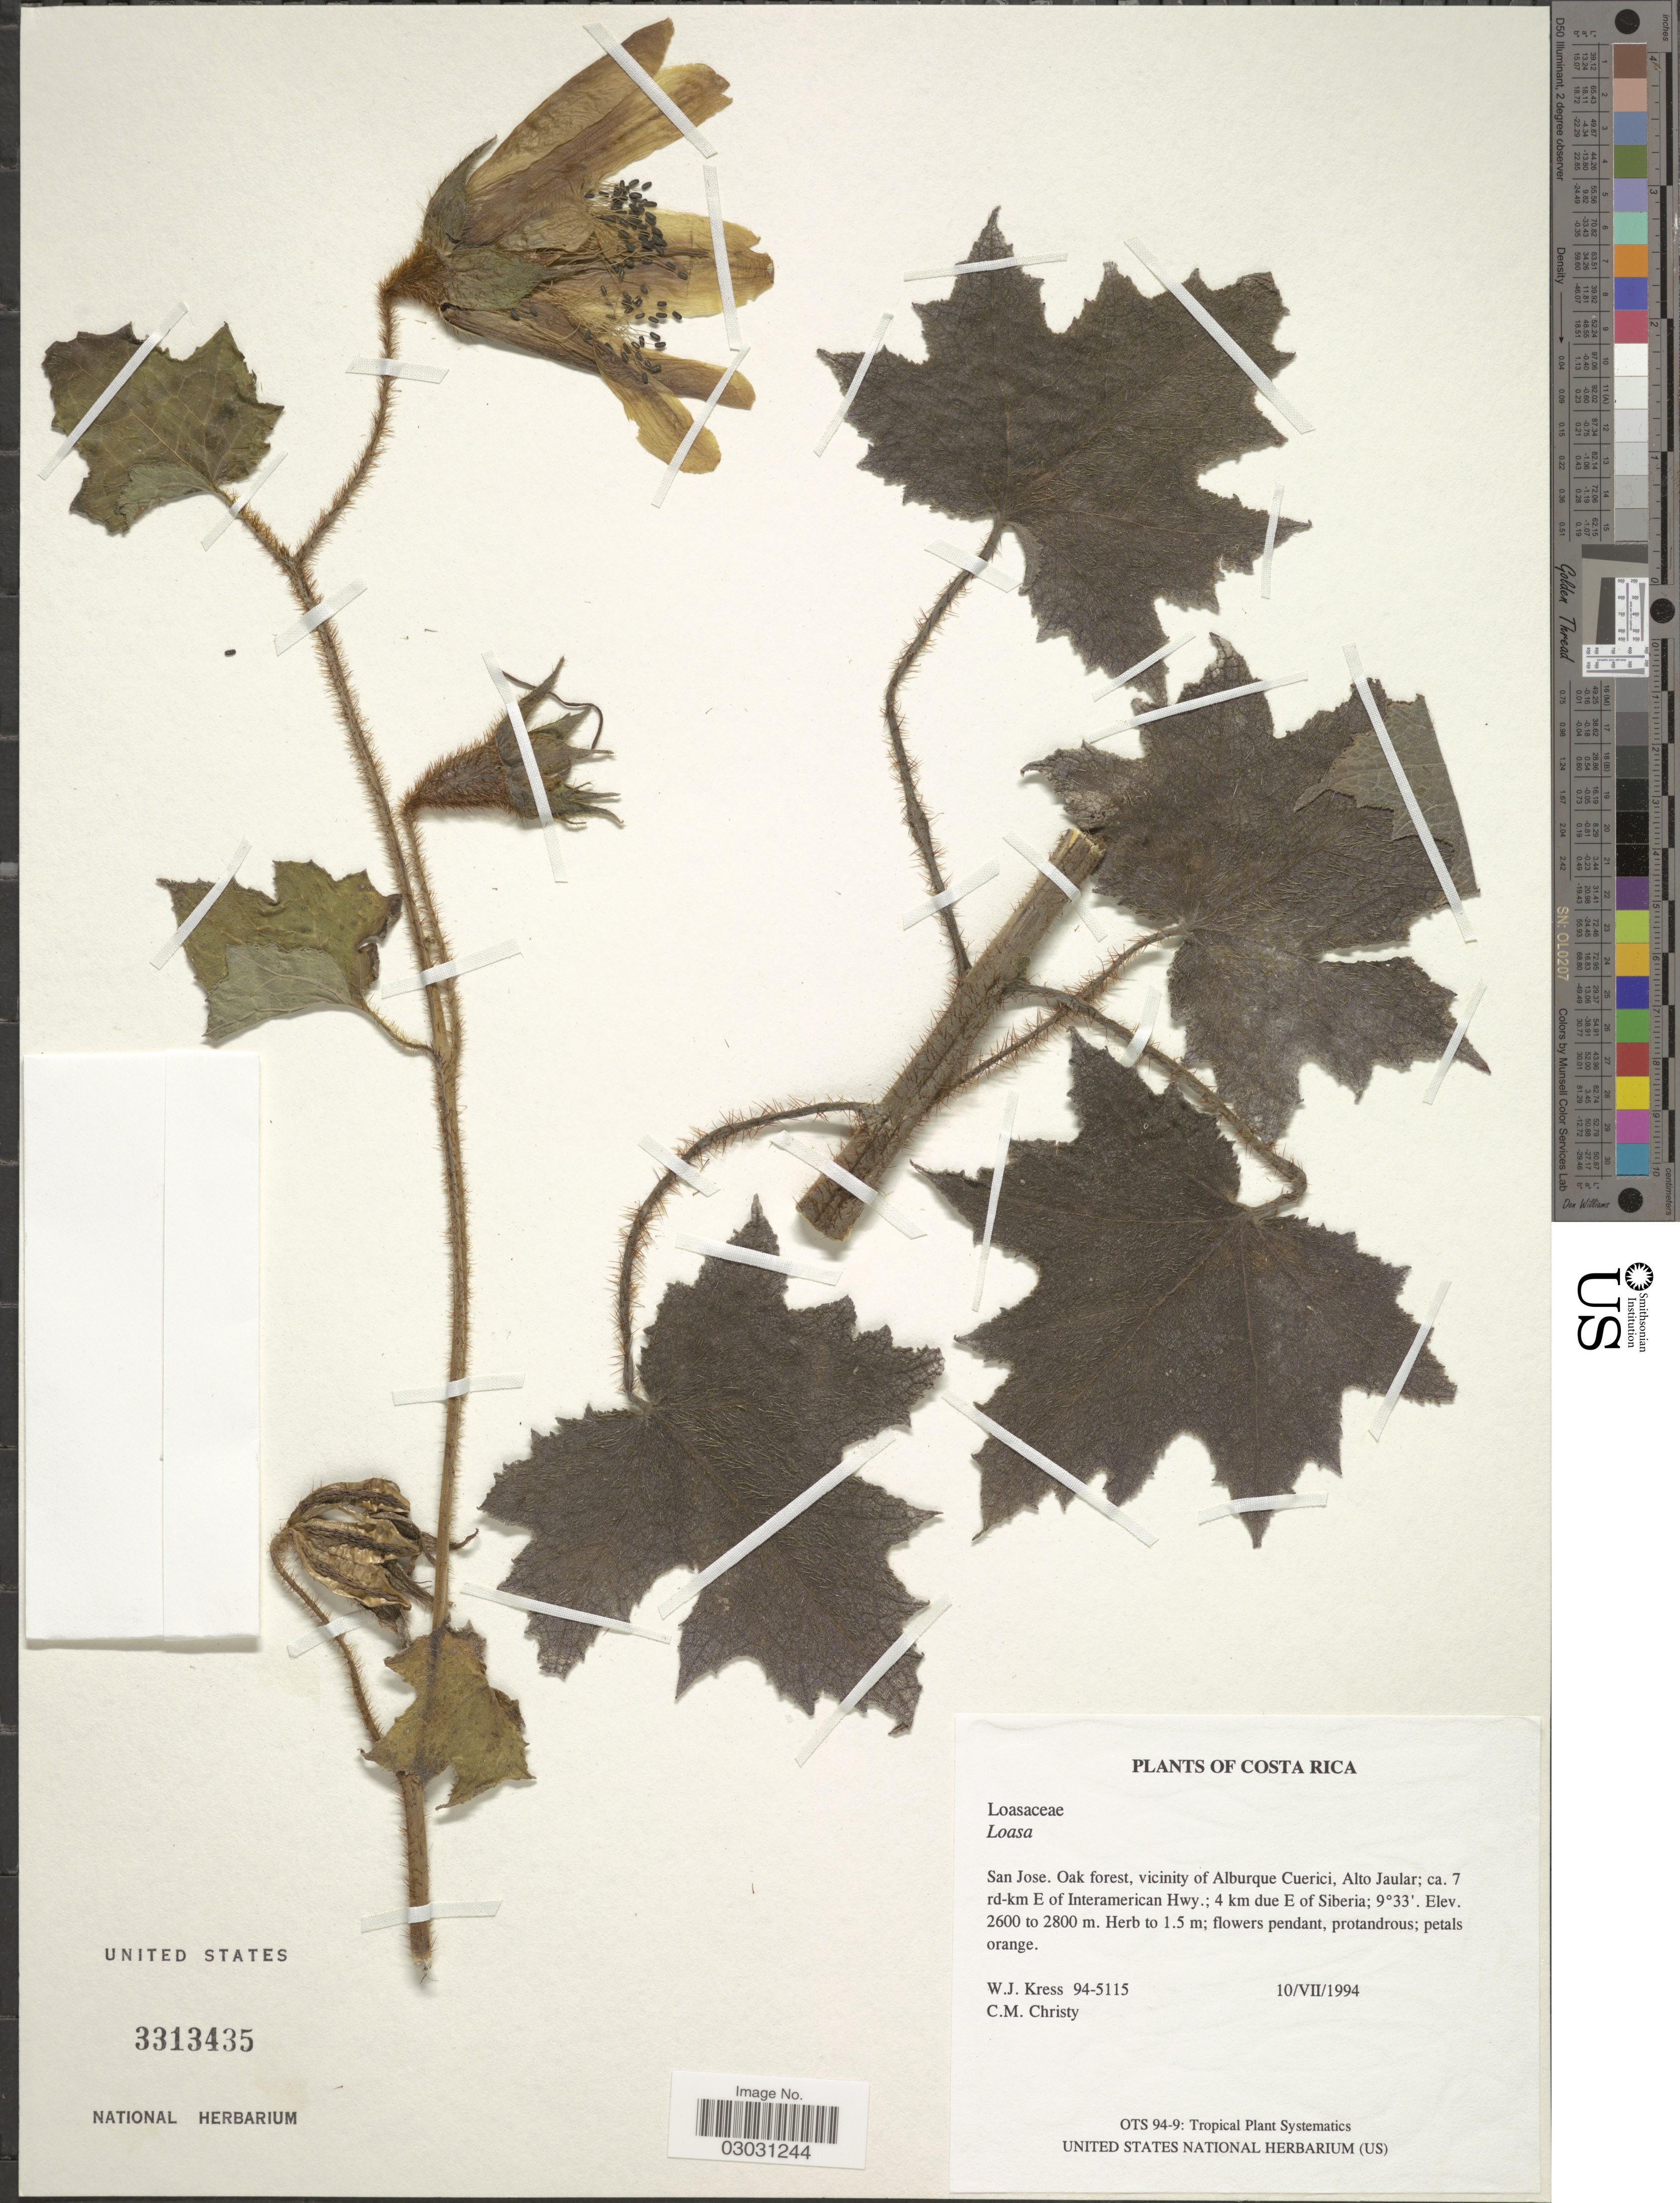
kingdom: Plantae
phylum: Tracheophyta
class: Magnoliopsida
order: Cornales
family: Loasaceae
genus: Nasa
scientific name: Nasa sp.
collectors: W. J. Kress & C. M. Christy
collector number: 94-5115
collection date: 1994-07-10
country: Costa Rica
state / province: San José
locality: Oak forest, vicinity of Alburque Cuerici, Alto Jaular; ca. 7 rd-km E of Interamerican Hwy.; 4 km due E of Siberia.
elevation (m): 2600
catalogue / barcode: US 3313435